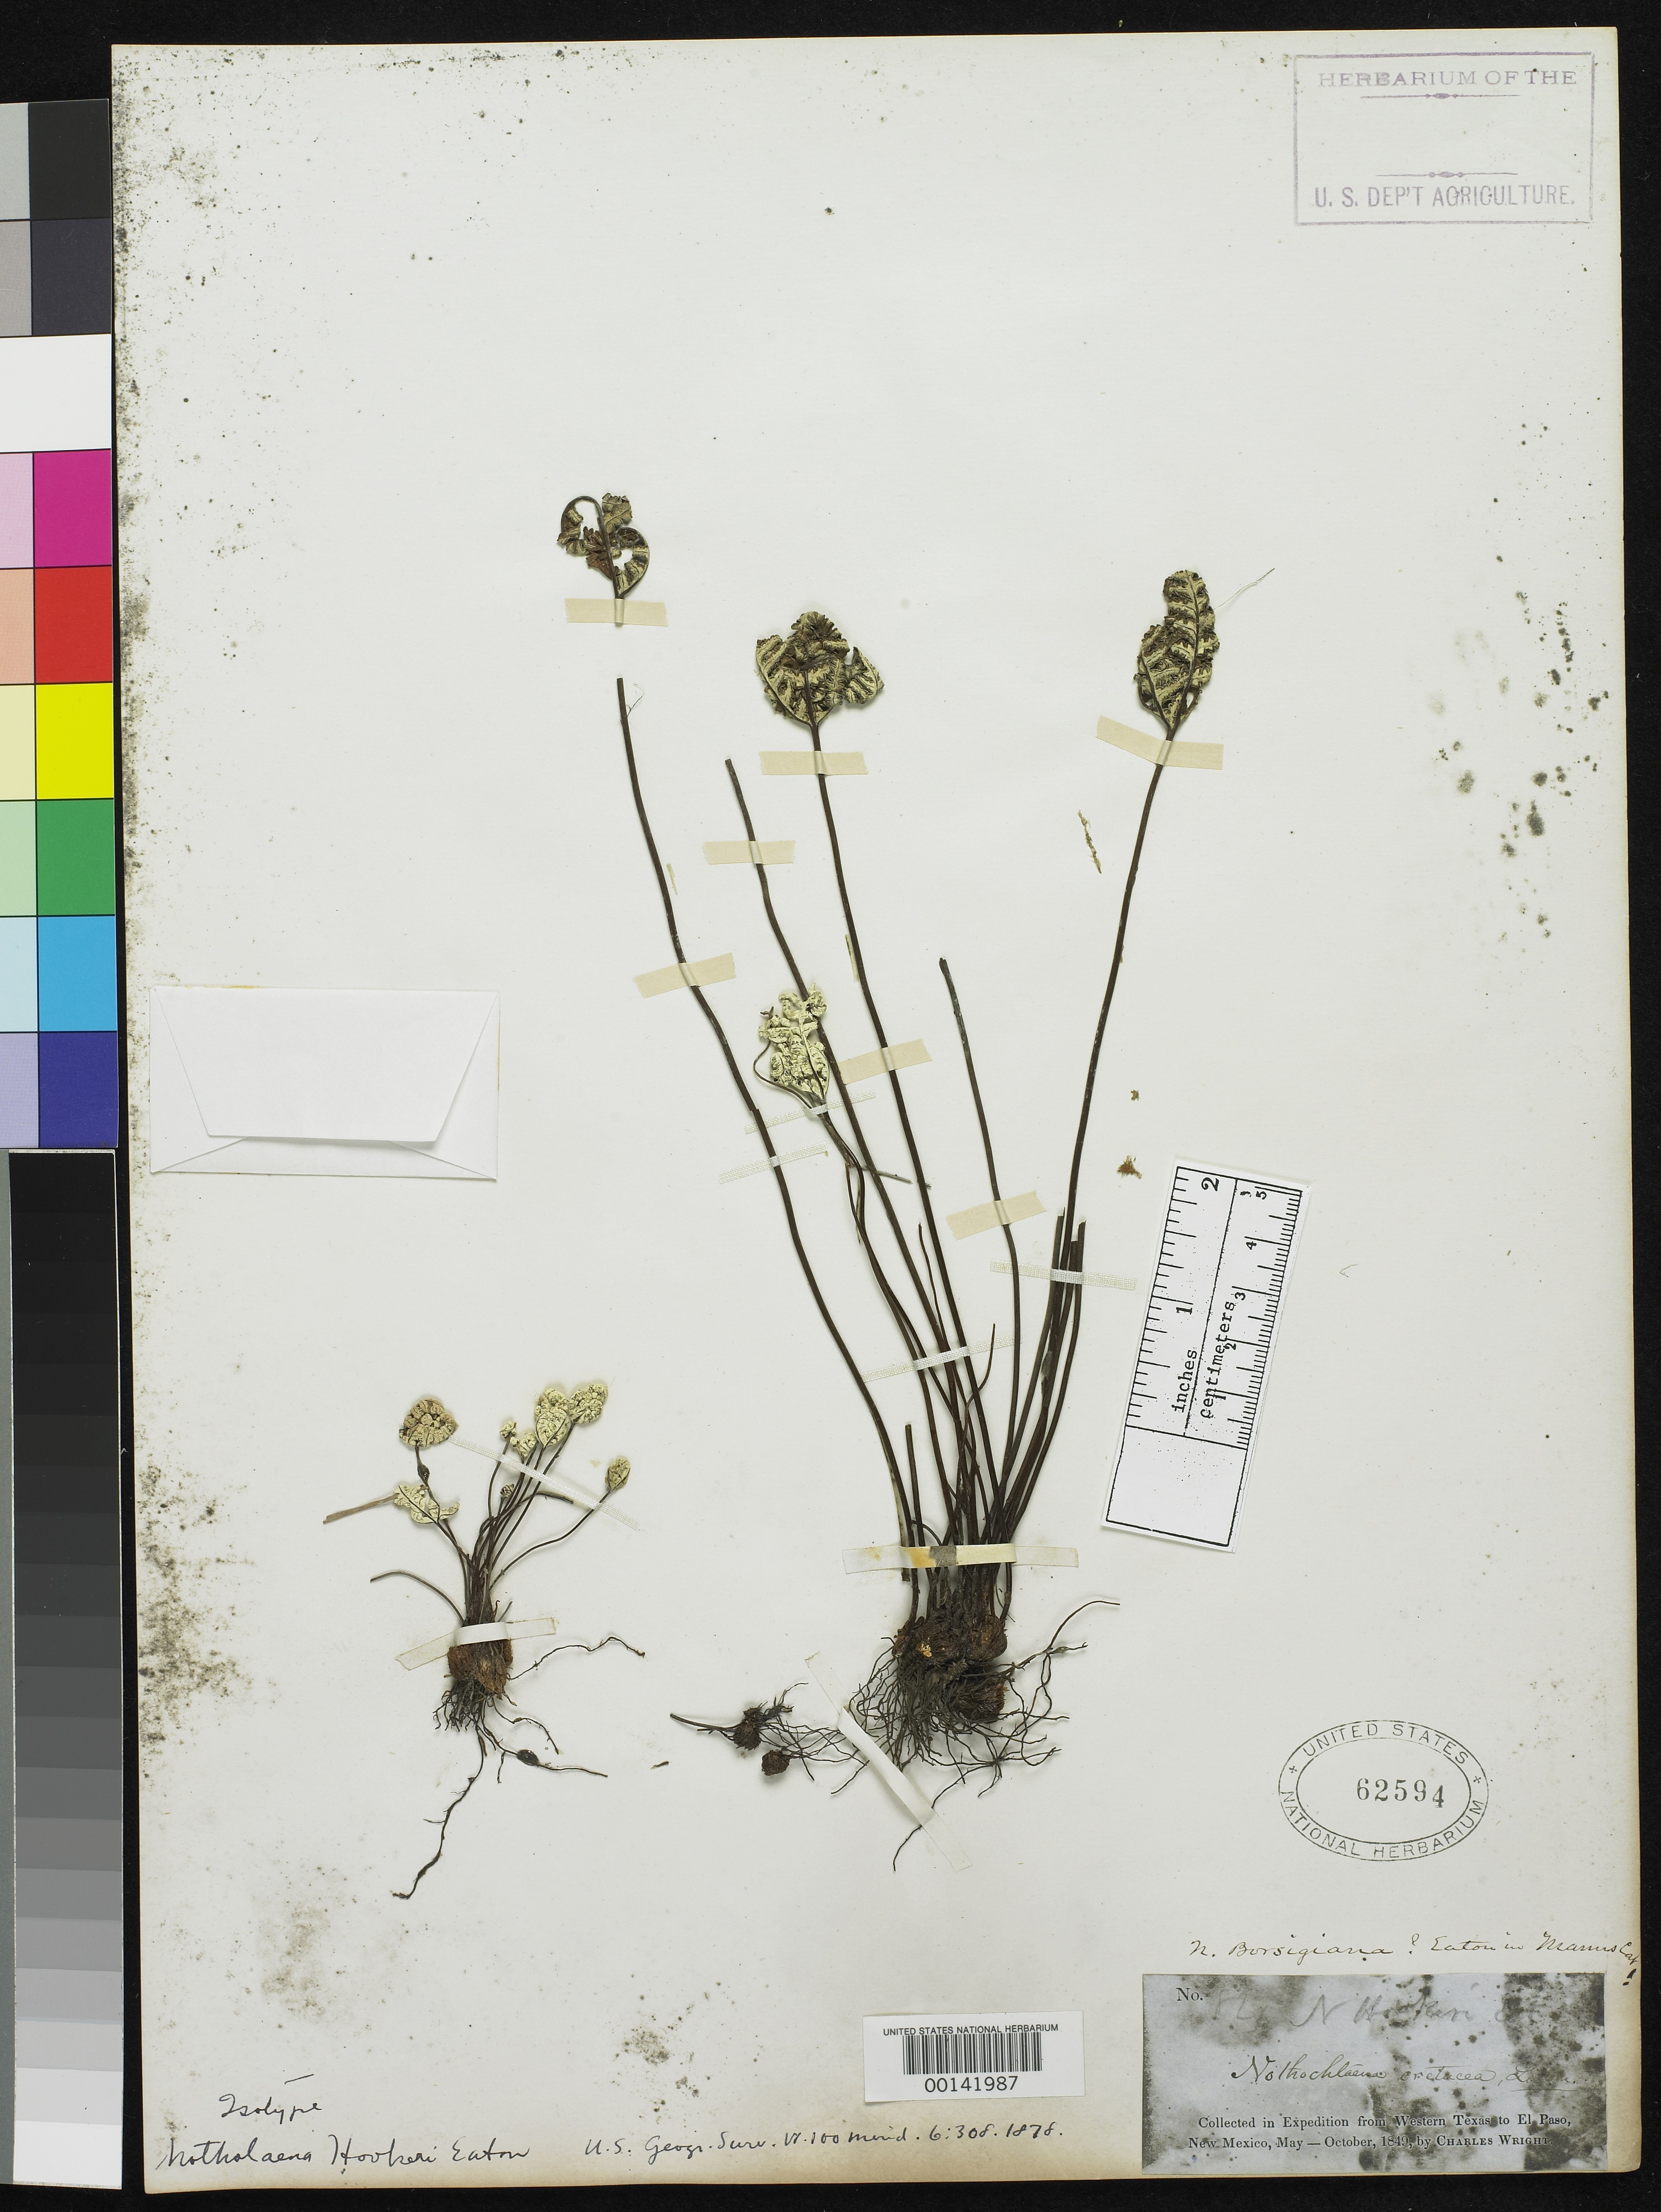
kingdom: Plantae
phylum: Tracheophyta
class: Polypodiopsida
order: Polypodiales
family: Pteridaceae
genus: Notholaena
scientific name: Notholaena hookeri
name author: D.C. Eaton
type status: Type Collection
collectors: C. Wright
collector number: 821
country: United States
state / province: Texas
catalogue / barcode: US 62594